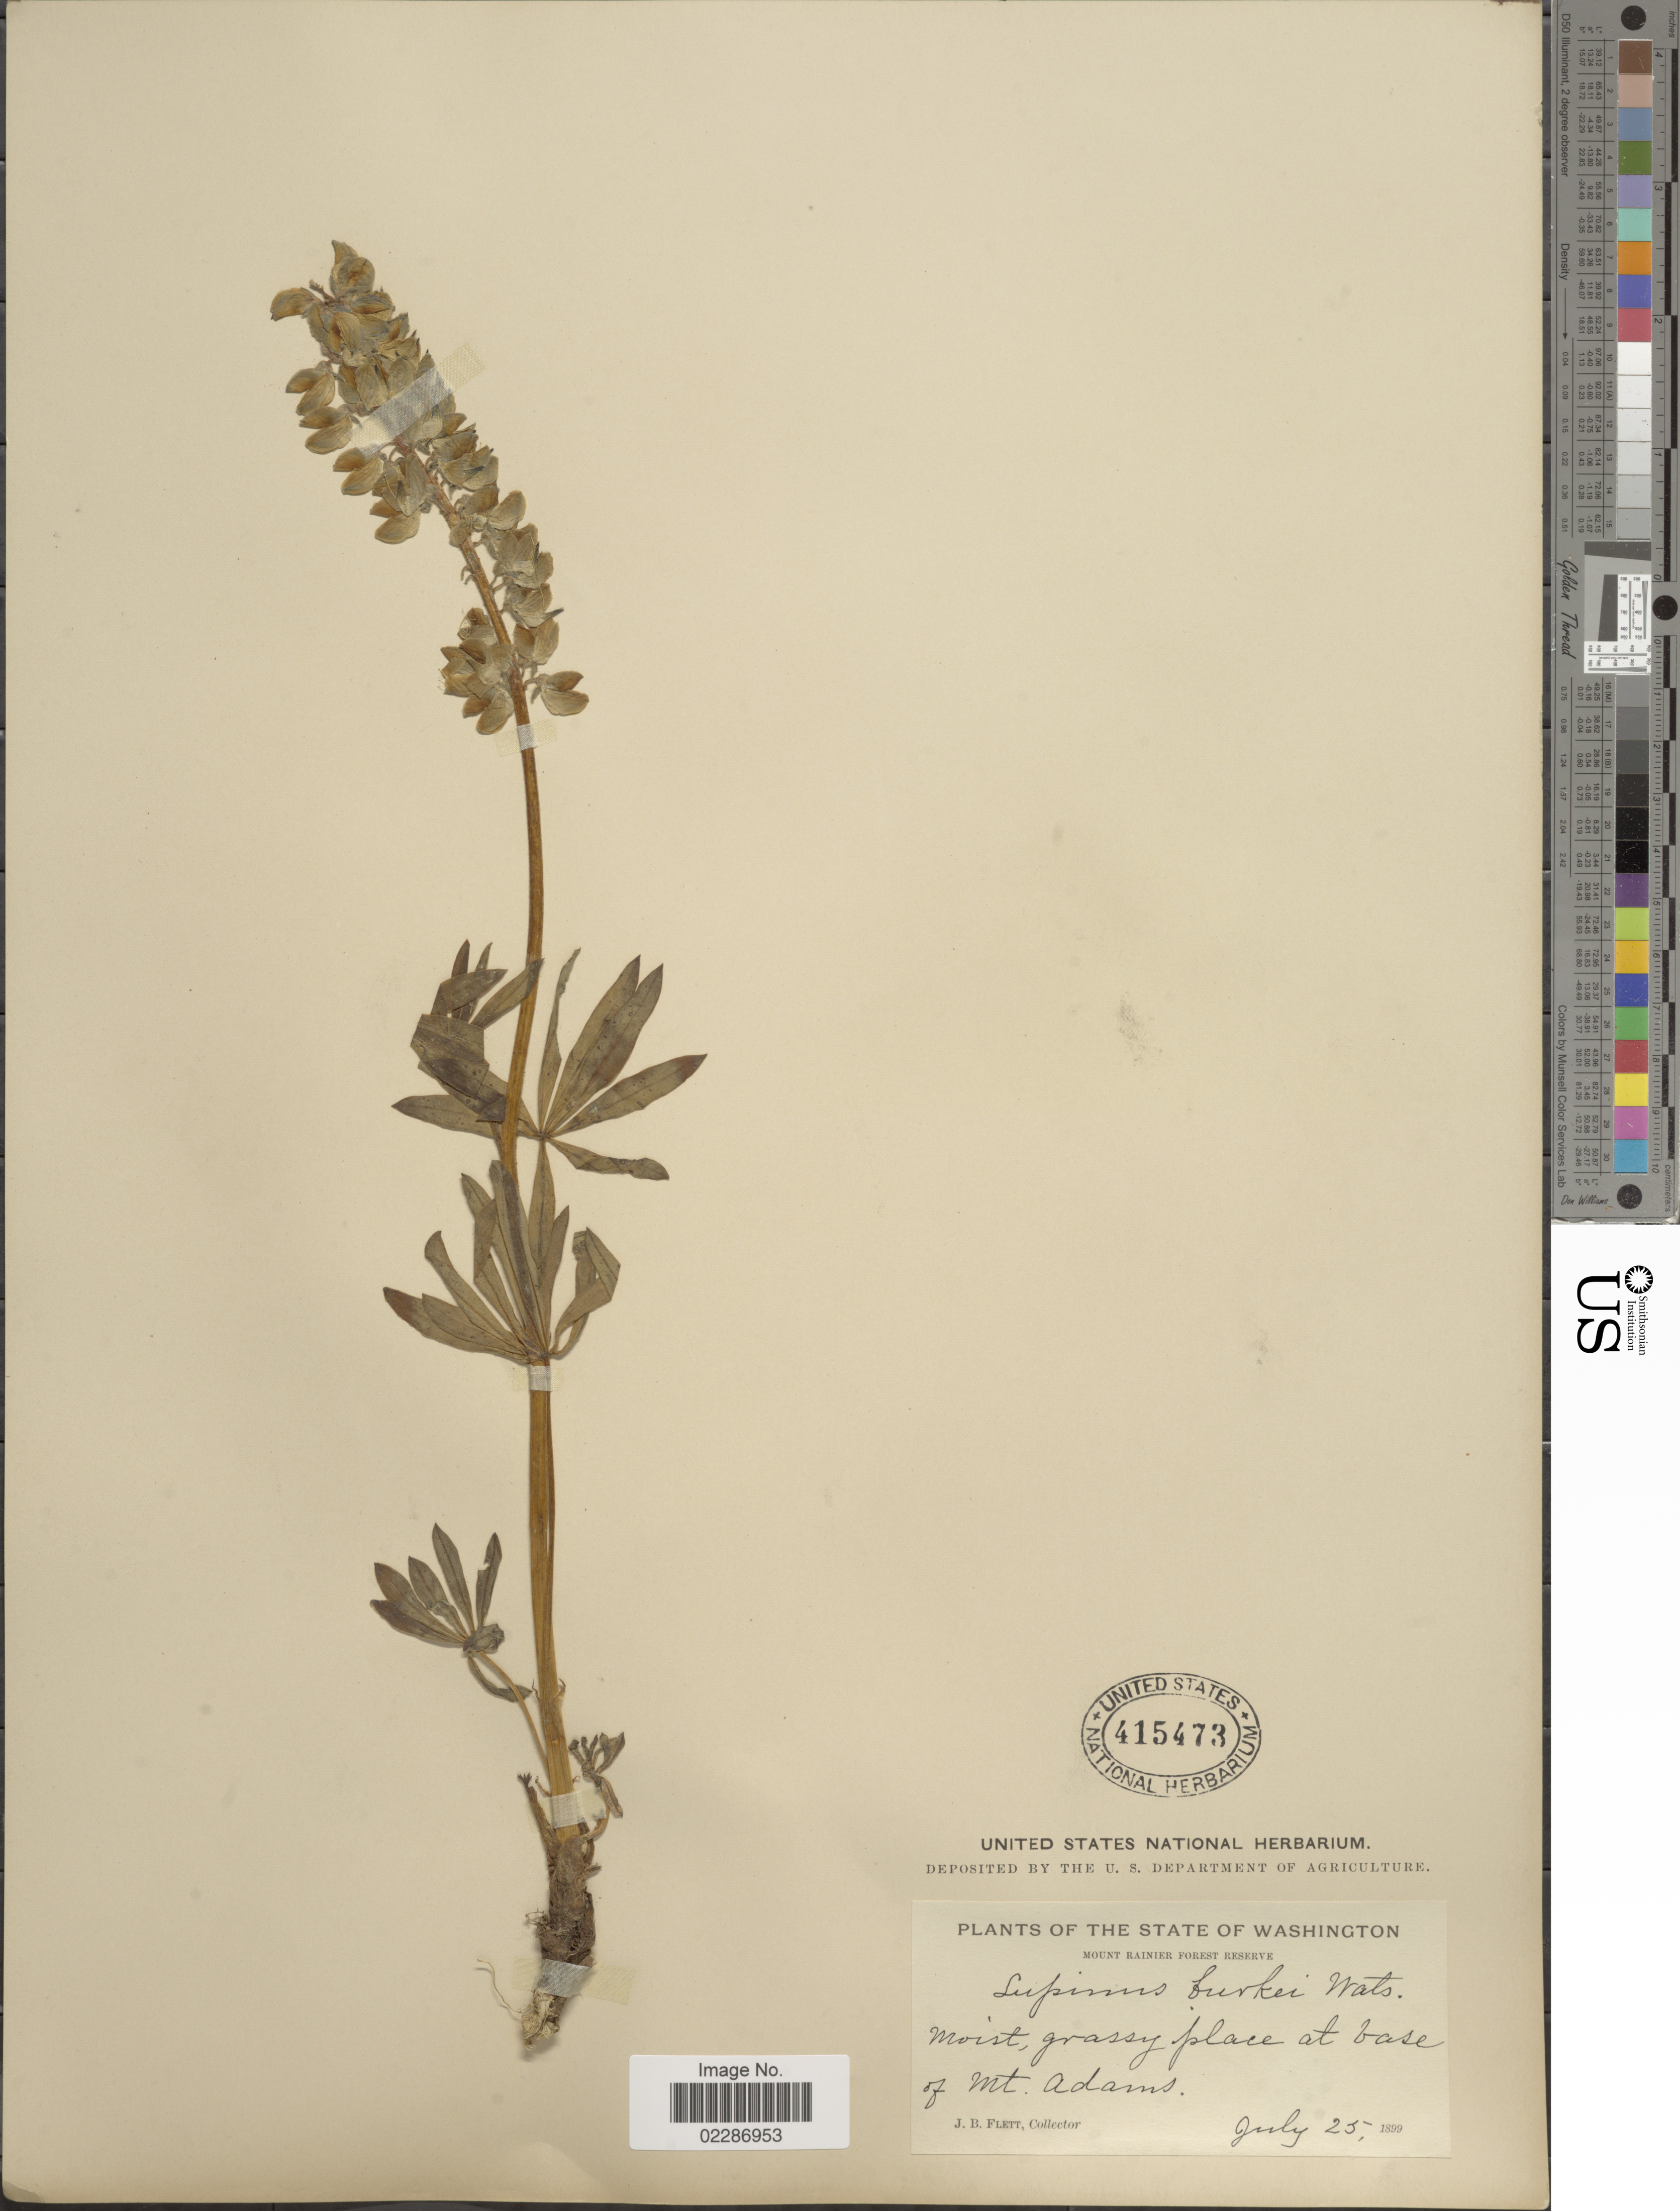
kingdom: Plantae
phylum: Tracheophyta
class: Magnoliopsida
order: Fabales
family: Fabaceae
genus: Lupinus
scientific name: Lupinus burkei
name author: S. Watson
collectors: J. Flett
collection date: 1899-07-25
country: United States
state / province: Washington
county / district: Yakima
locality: Moist, grassy place at base of Mt. Adams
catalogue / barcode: US 415473